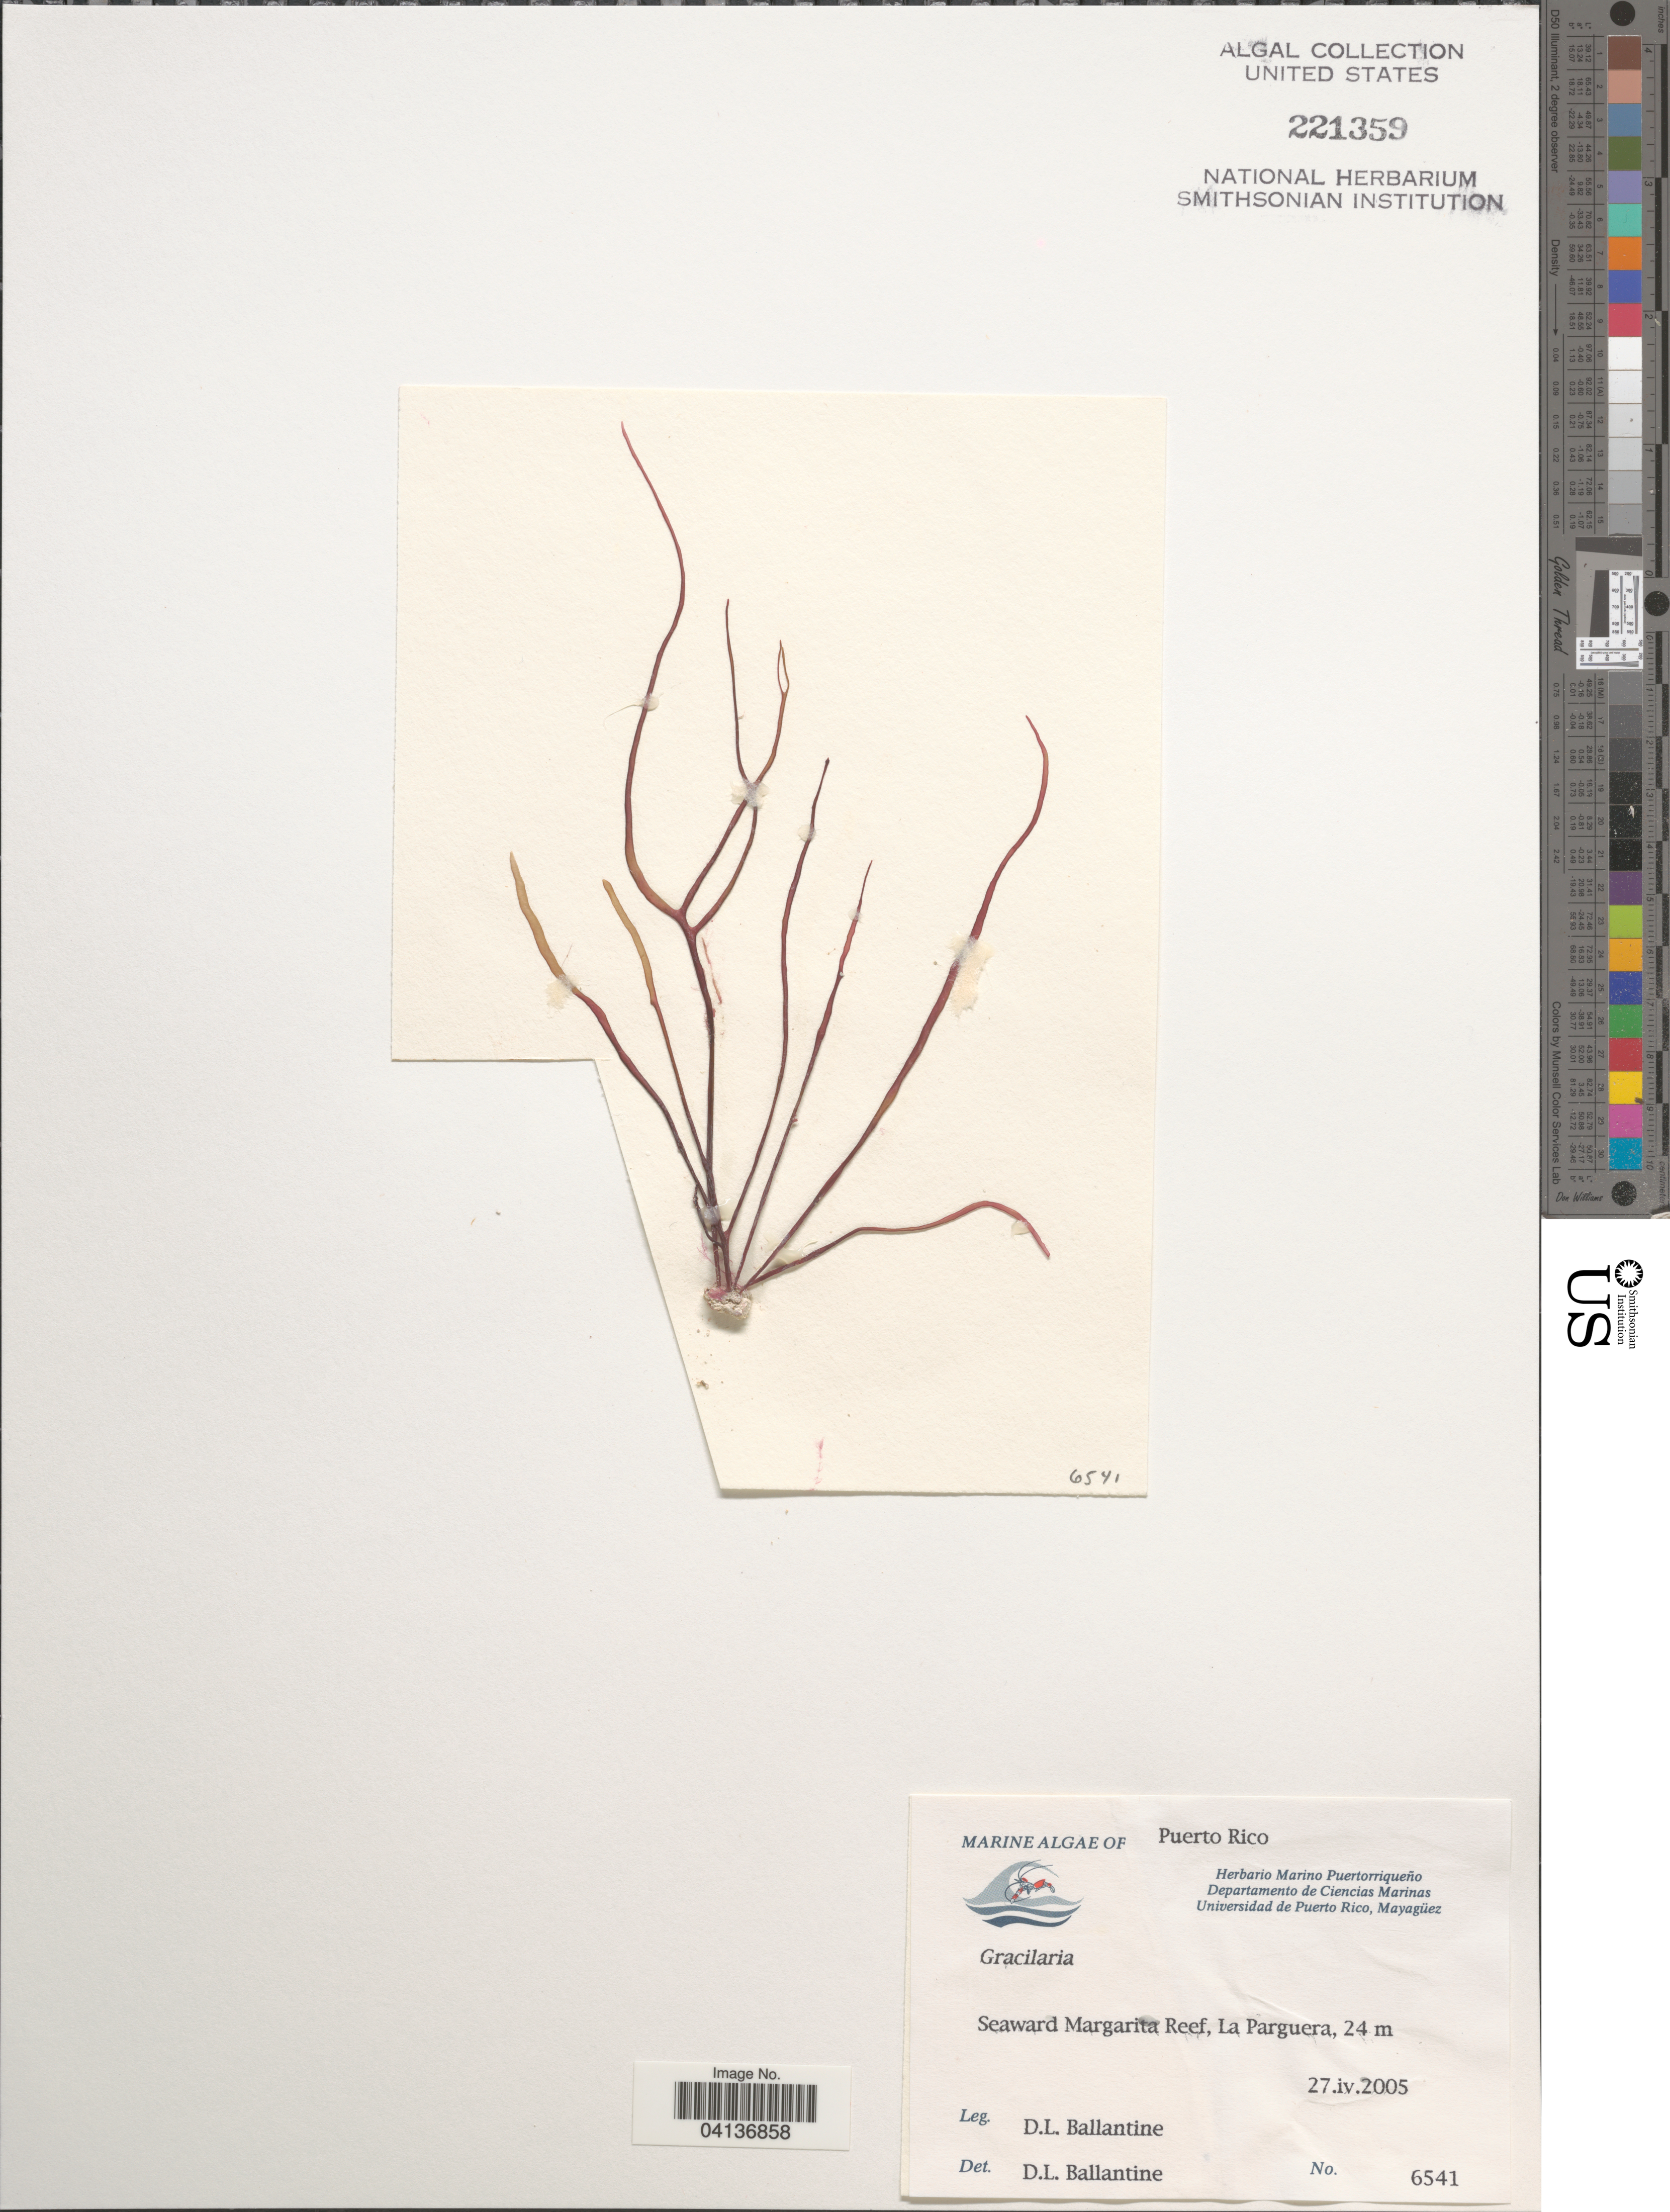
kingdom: Plantae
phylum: Rhodophyta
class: Florideophyceae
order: Gracilariales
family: Gracilariaceae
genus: Gracilaria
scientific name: Gracilaria sp.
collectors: D.L. Ballantine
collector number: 6541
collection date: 2005-04-27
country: Puerto Rico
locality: Seaward Margarita Reef, La Parguera.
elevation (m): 24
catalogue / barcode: US 221359